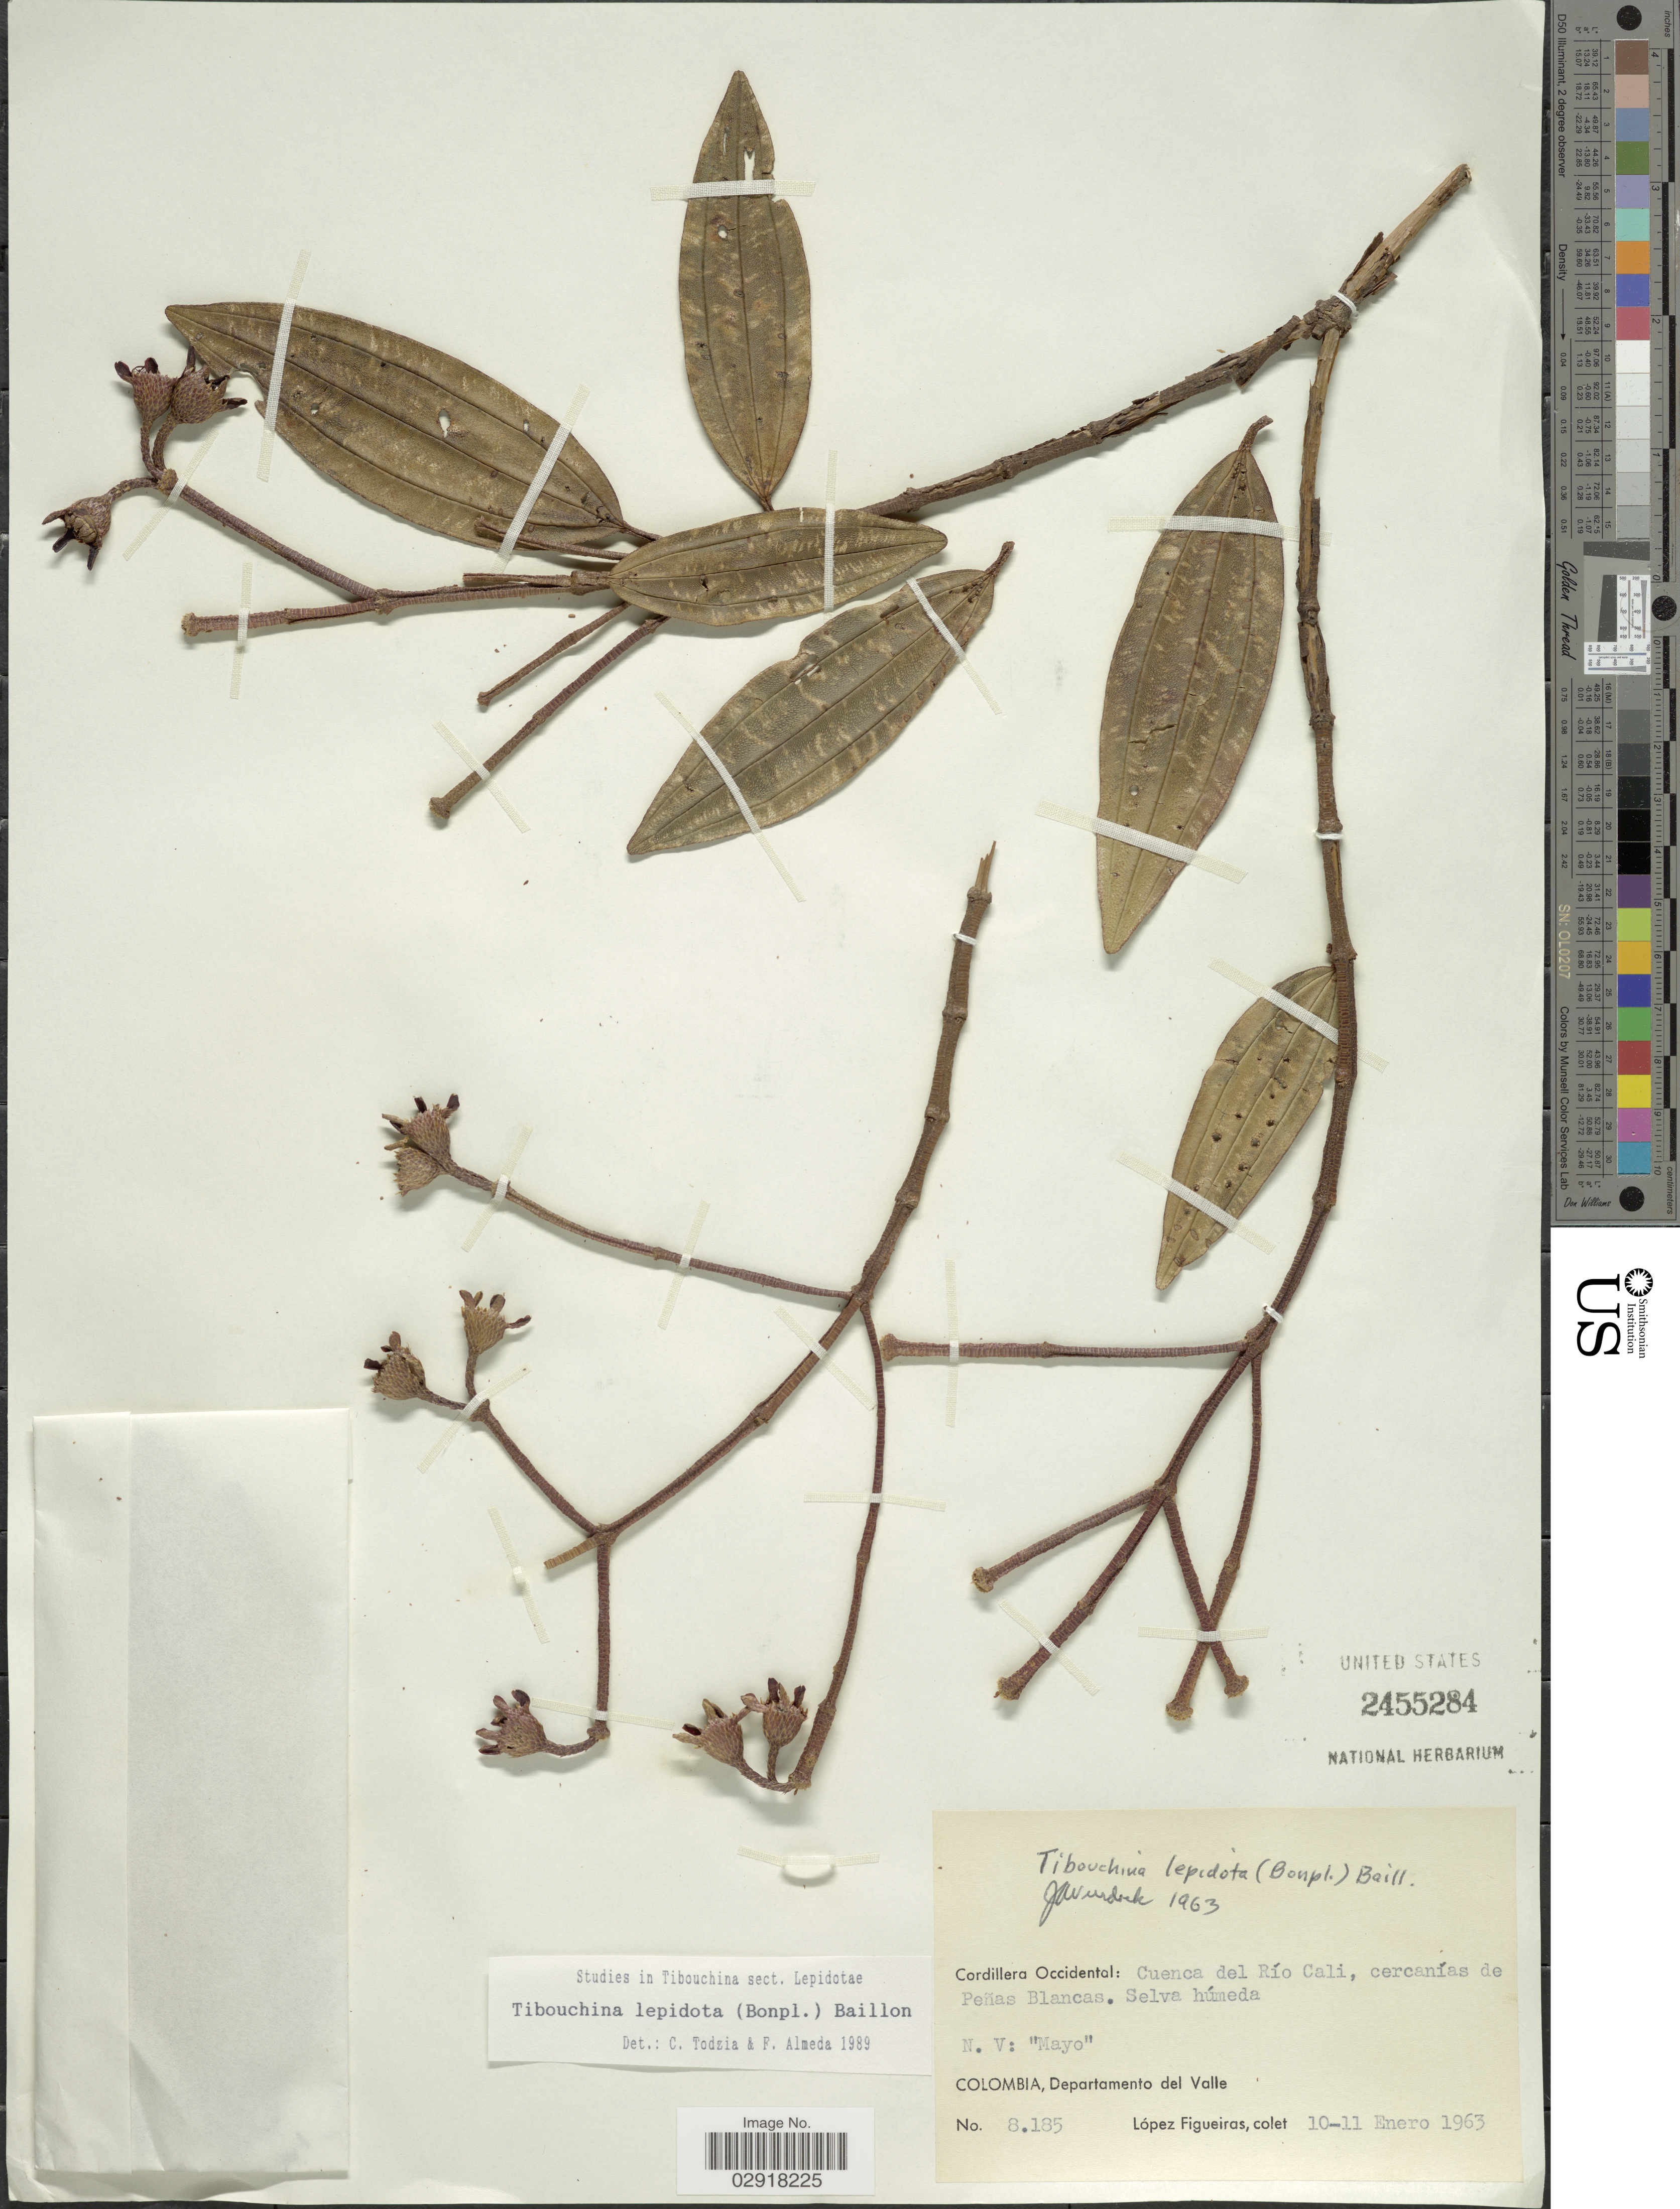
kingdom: Plantae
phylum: Tracheophyta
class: Magnoliopsida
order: Myrtales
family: Melastomataceae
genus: Andesanthus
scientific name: Andesanthus lepidotus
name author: (Humb. & Bonpl.) P.J.F. Guim. & Michelang.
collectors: M. López Figueiras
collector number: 8185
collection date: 1963-01-10/1963-01-11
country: Colombia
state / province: Valle del Cauca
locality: Departamento del Valle. Cordillera Occidental: Cuenca del Río Cali, cercanías de Peñas Blancas.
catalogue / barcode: US 2455284